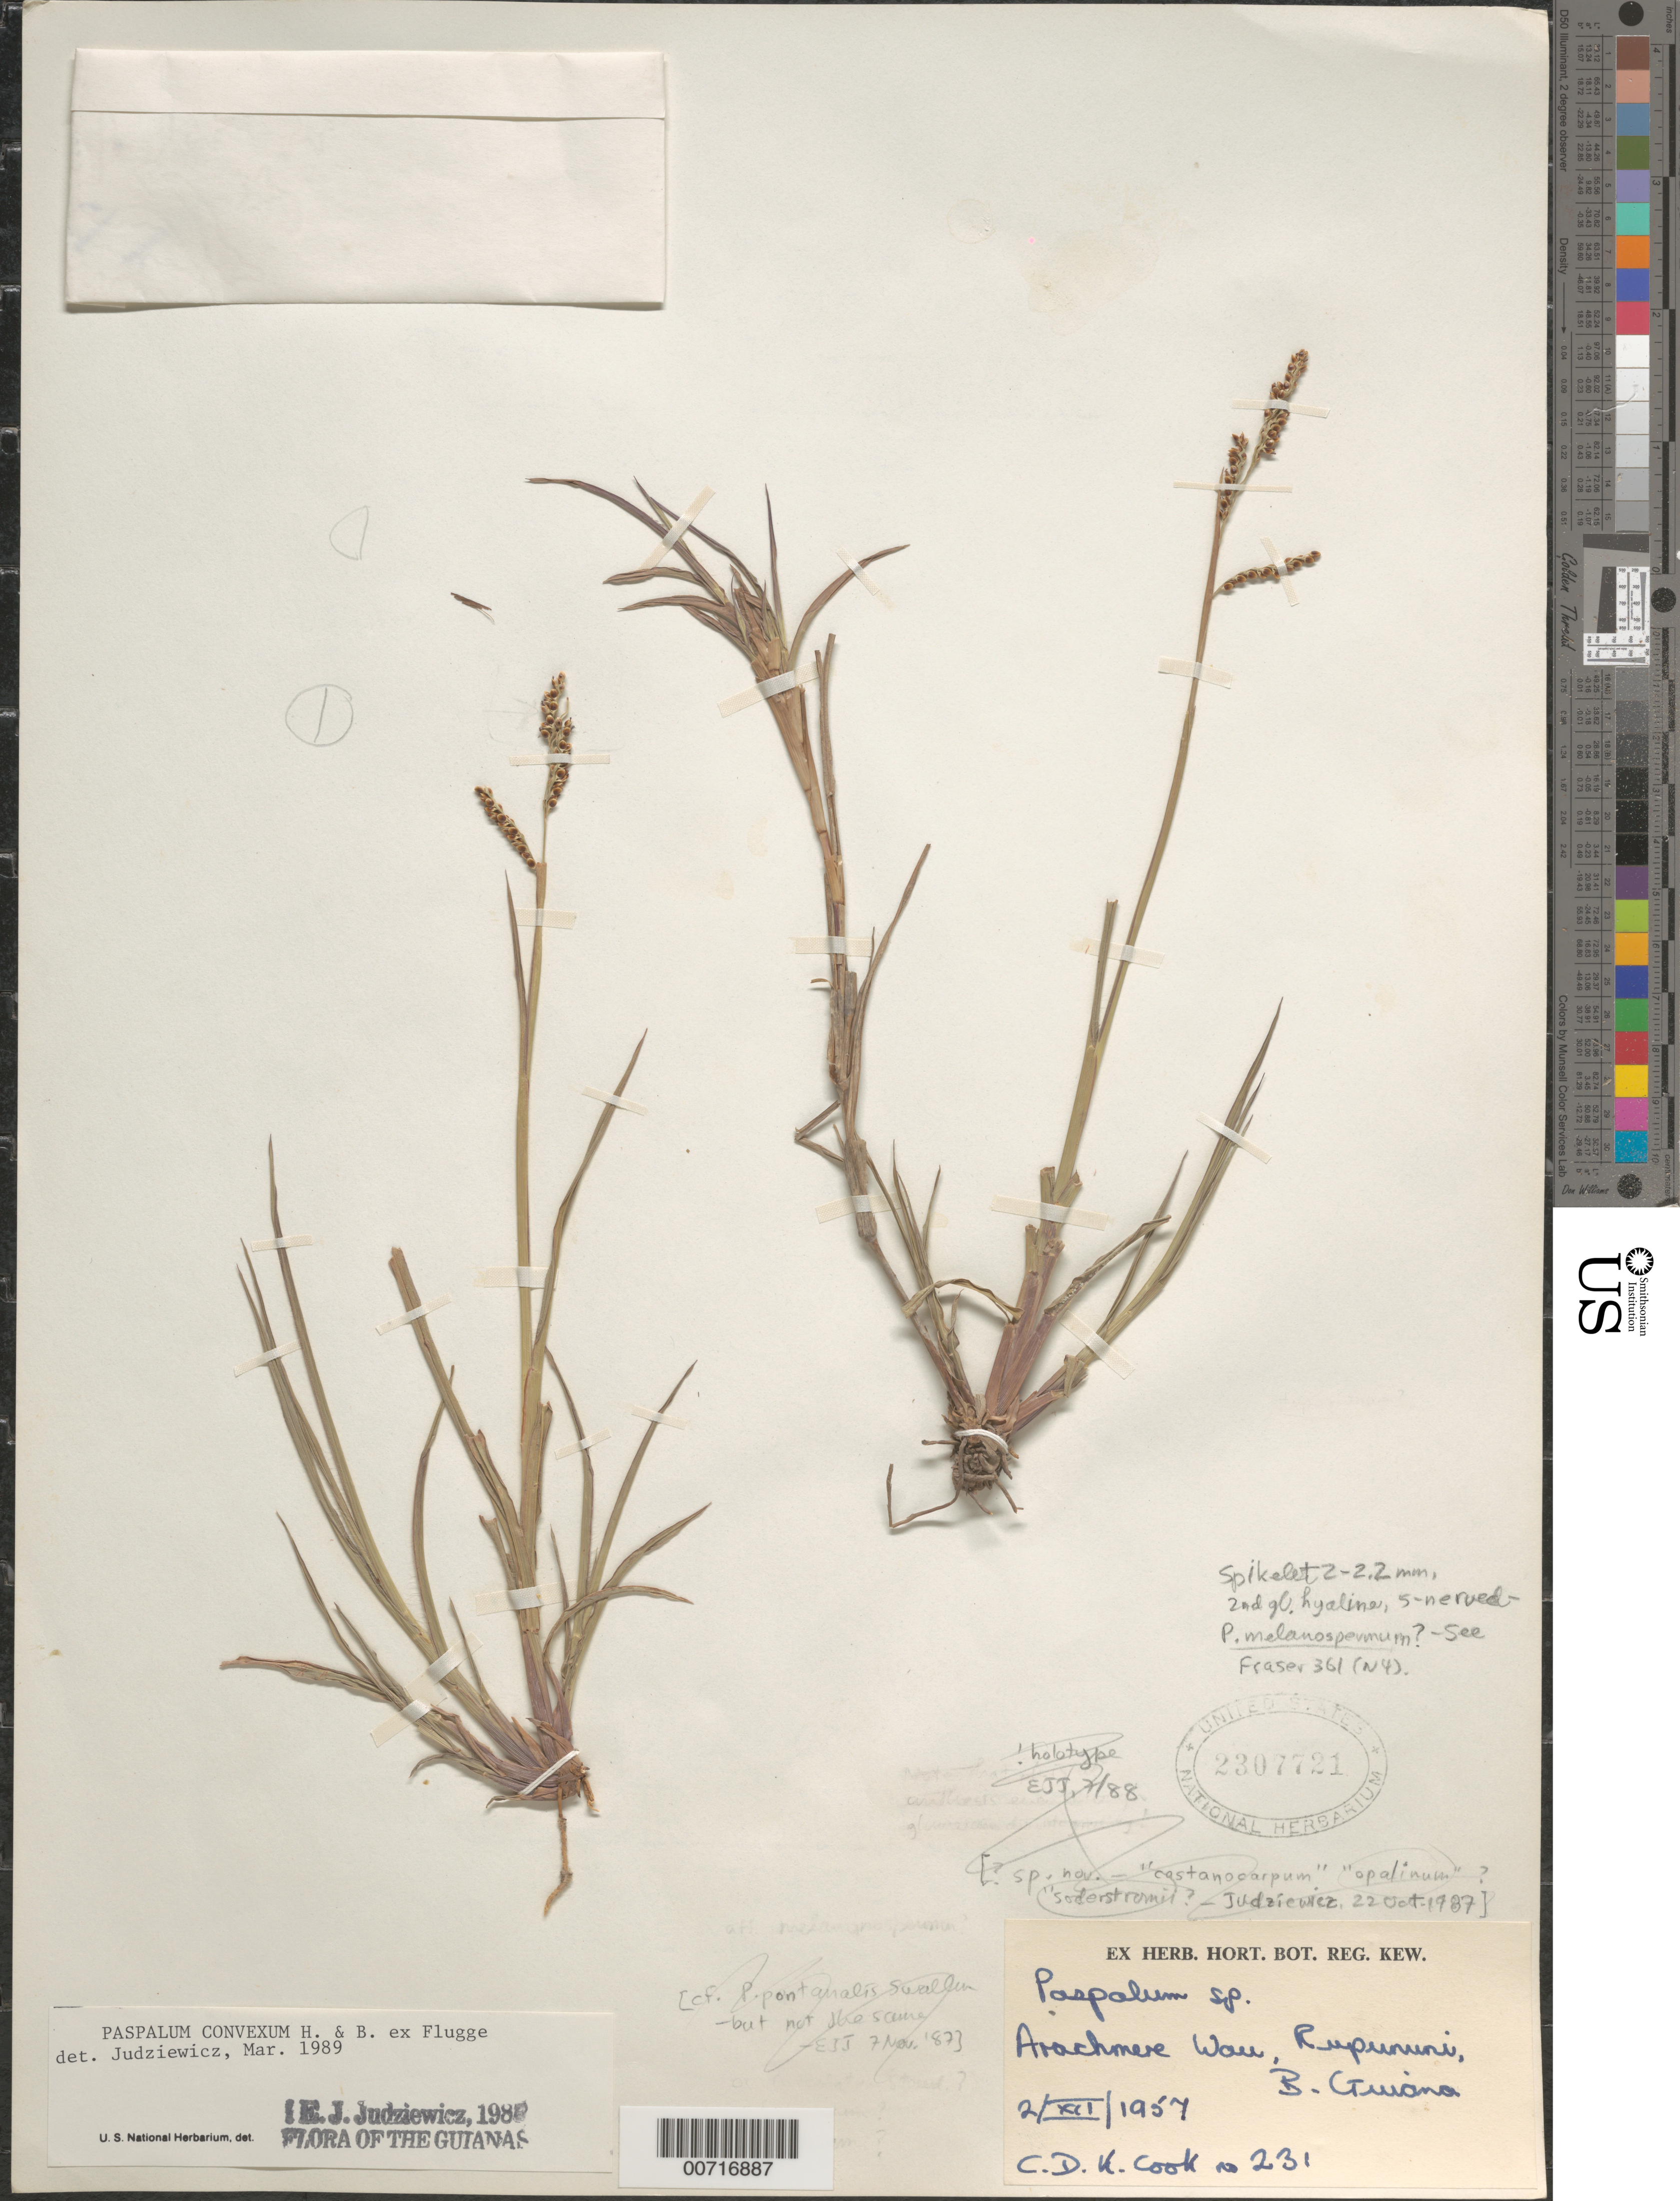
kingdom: Plantae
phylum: Tracheophyta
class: Liliopsida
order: Poales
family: Poaceae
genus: Paspalum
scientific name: Paspalum convexum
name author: Humb. & Bonpl. ex Flüggé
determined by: Judziewicz, E. J.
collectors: C. D. K. Cook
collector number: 231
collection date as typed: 2-Dec-57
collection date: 1957-12-02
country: Guyana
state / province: U. Takutu-U. Essequibo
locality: Arachmere Wau, Rupununi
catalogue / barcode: US 2307721